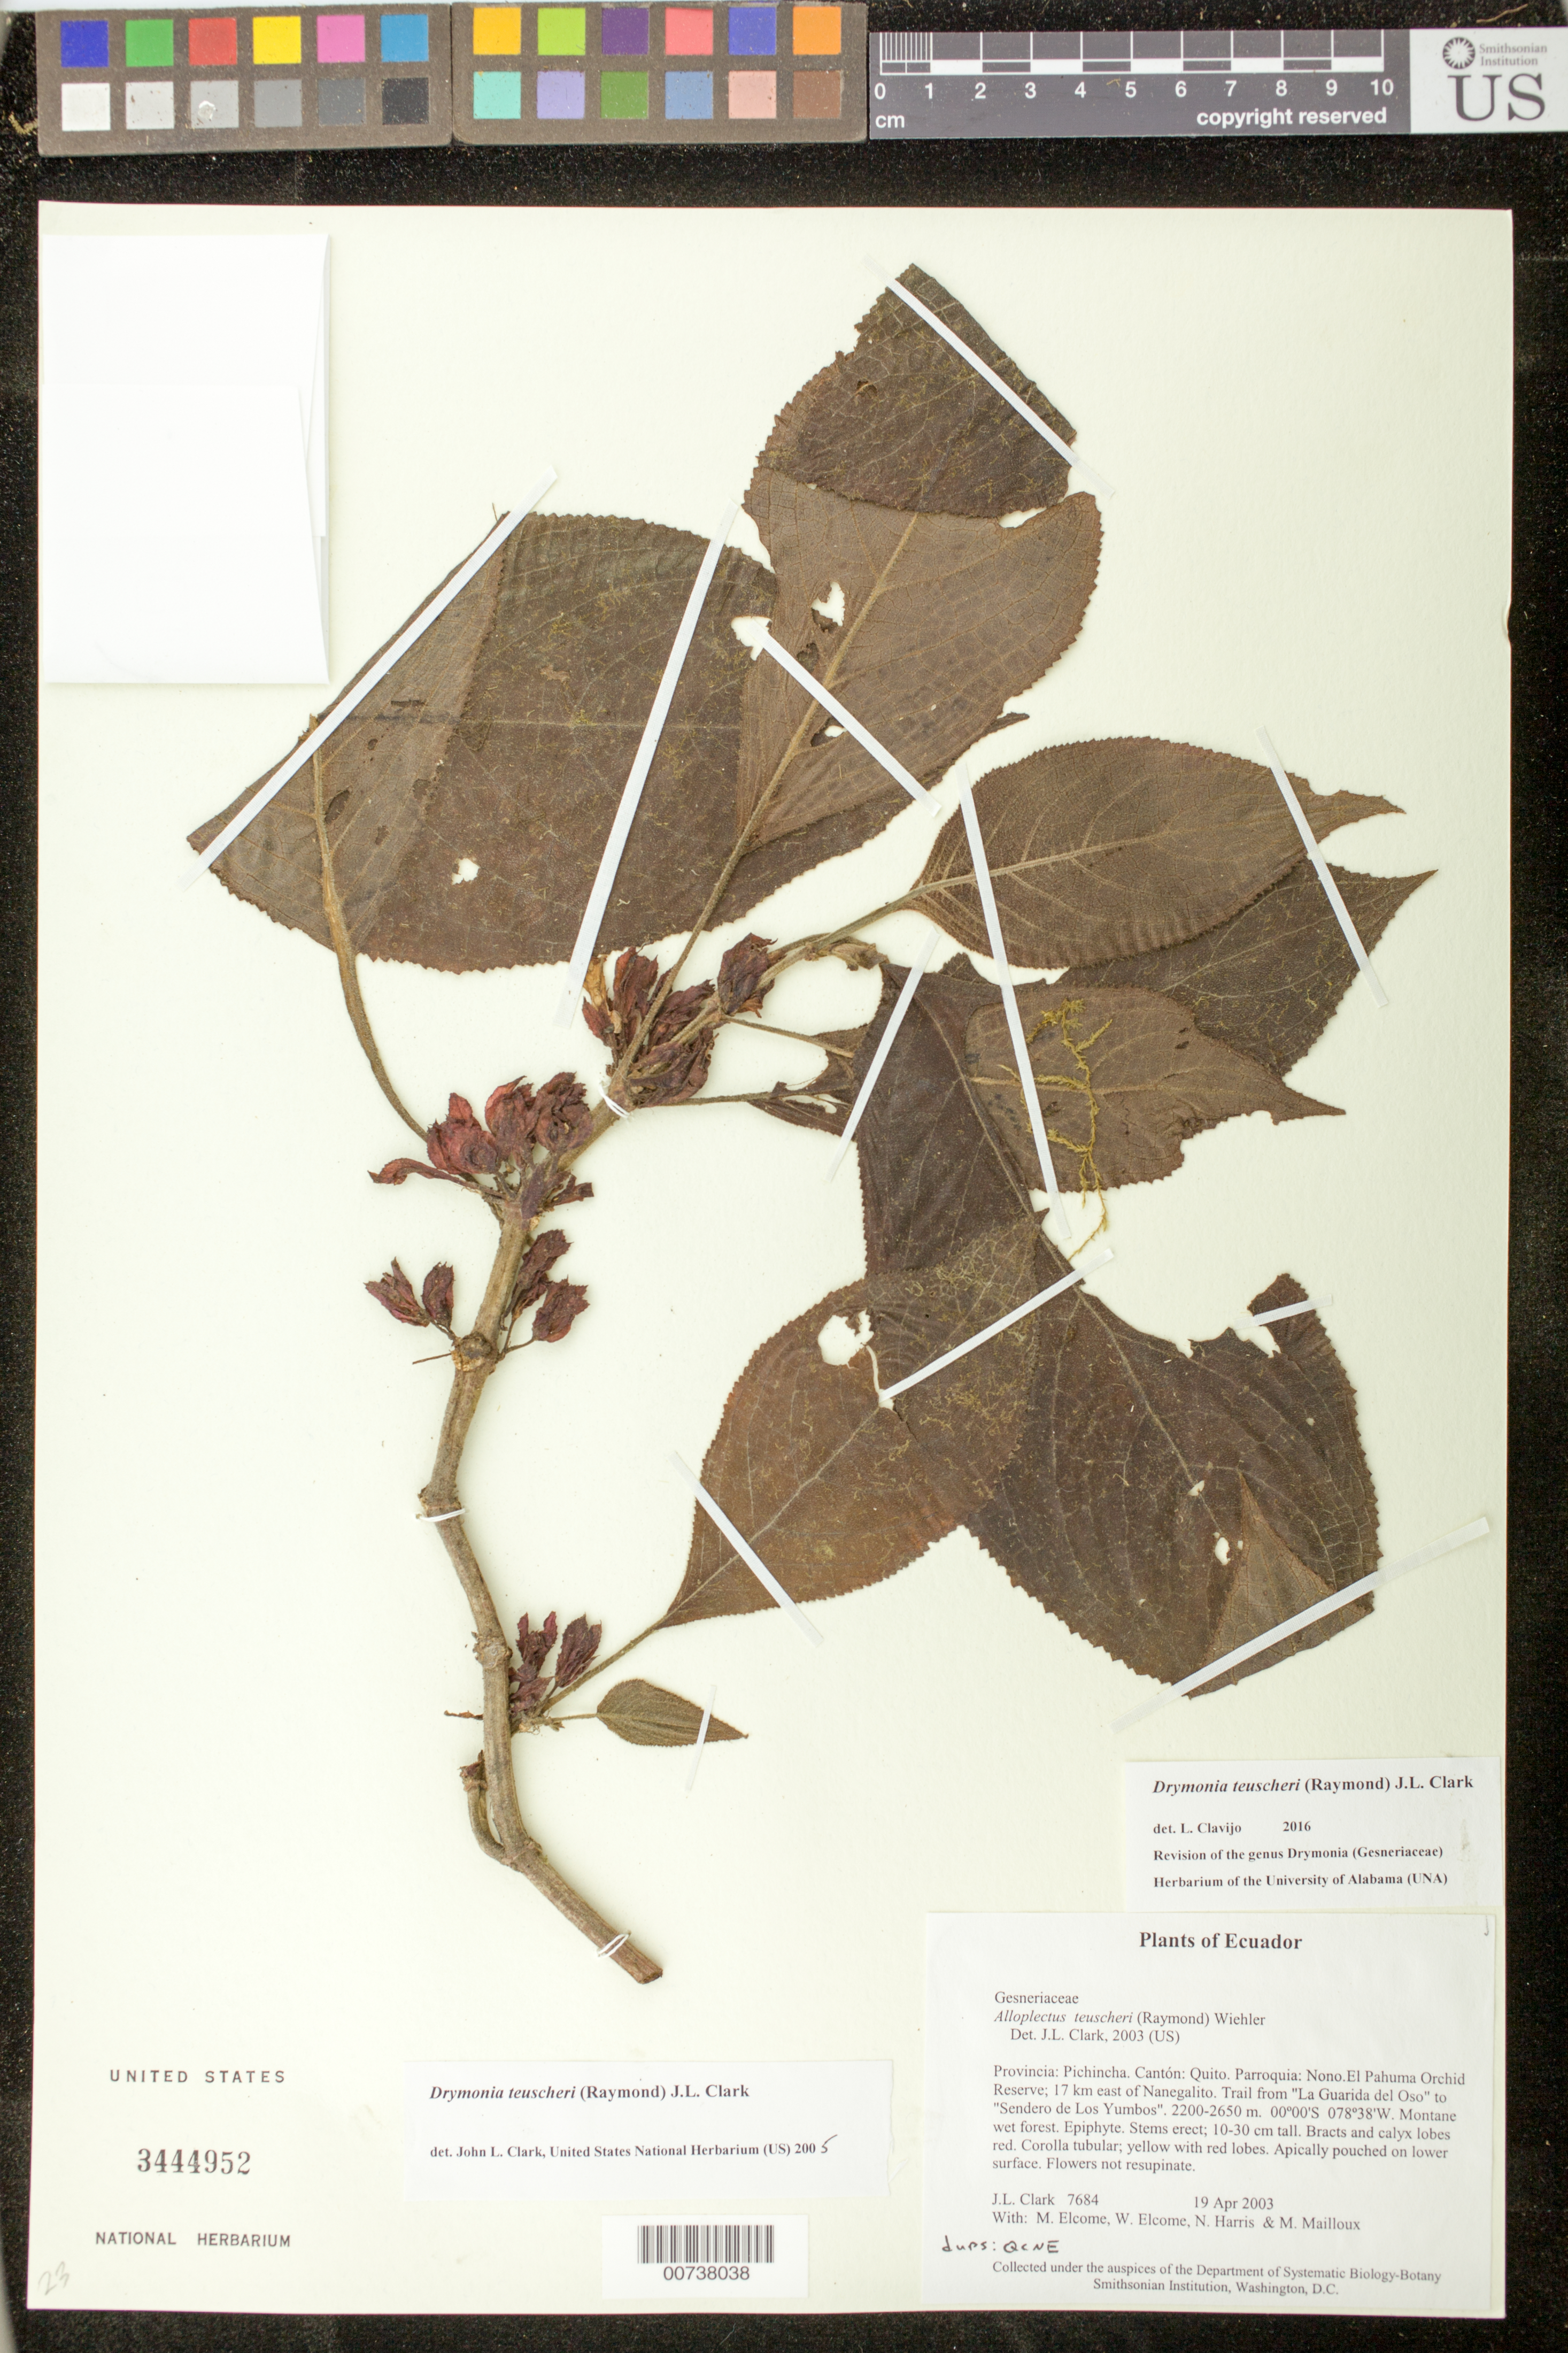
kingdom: Plantae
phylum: Tracheophyta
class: Magnoliopsida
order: Lamiales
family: Gesneriaceae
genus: Drymonia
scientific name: Drymonia teuscheri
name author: (Raymond) J.L. Clark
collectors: J. L. Clark, M. Elcome, W. Elcome, N. Harris & M. Mailloux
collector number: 7684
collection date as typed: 19 Apr 2003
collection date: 2003-04-19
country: Ecuador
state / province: Pichincha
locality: Quito. Parroquia: Nono.El Pahuma Orchid Reserve; 17 km east of Nanegalito. Trail from "La Guarida del Oso" to "Sendero de Los Yumbos"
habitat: Montane wet forest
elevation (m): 2200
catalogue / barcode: US 3444952